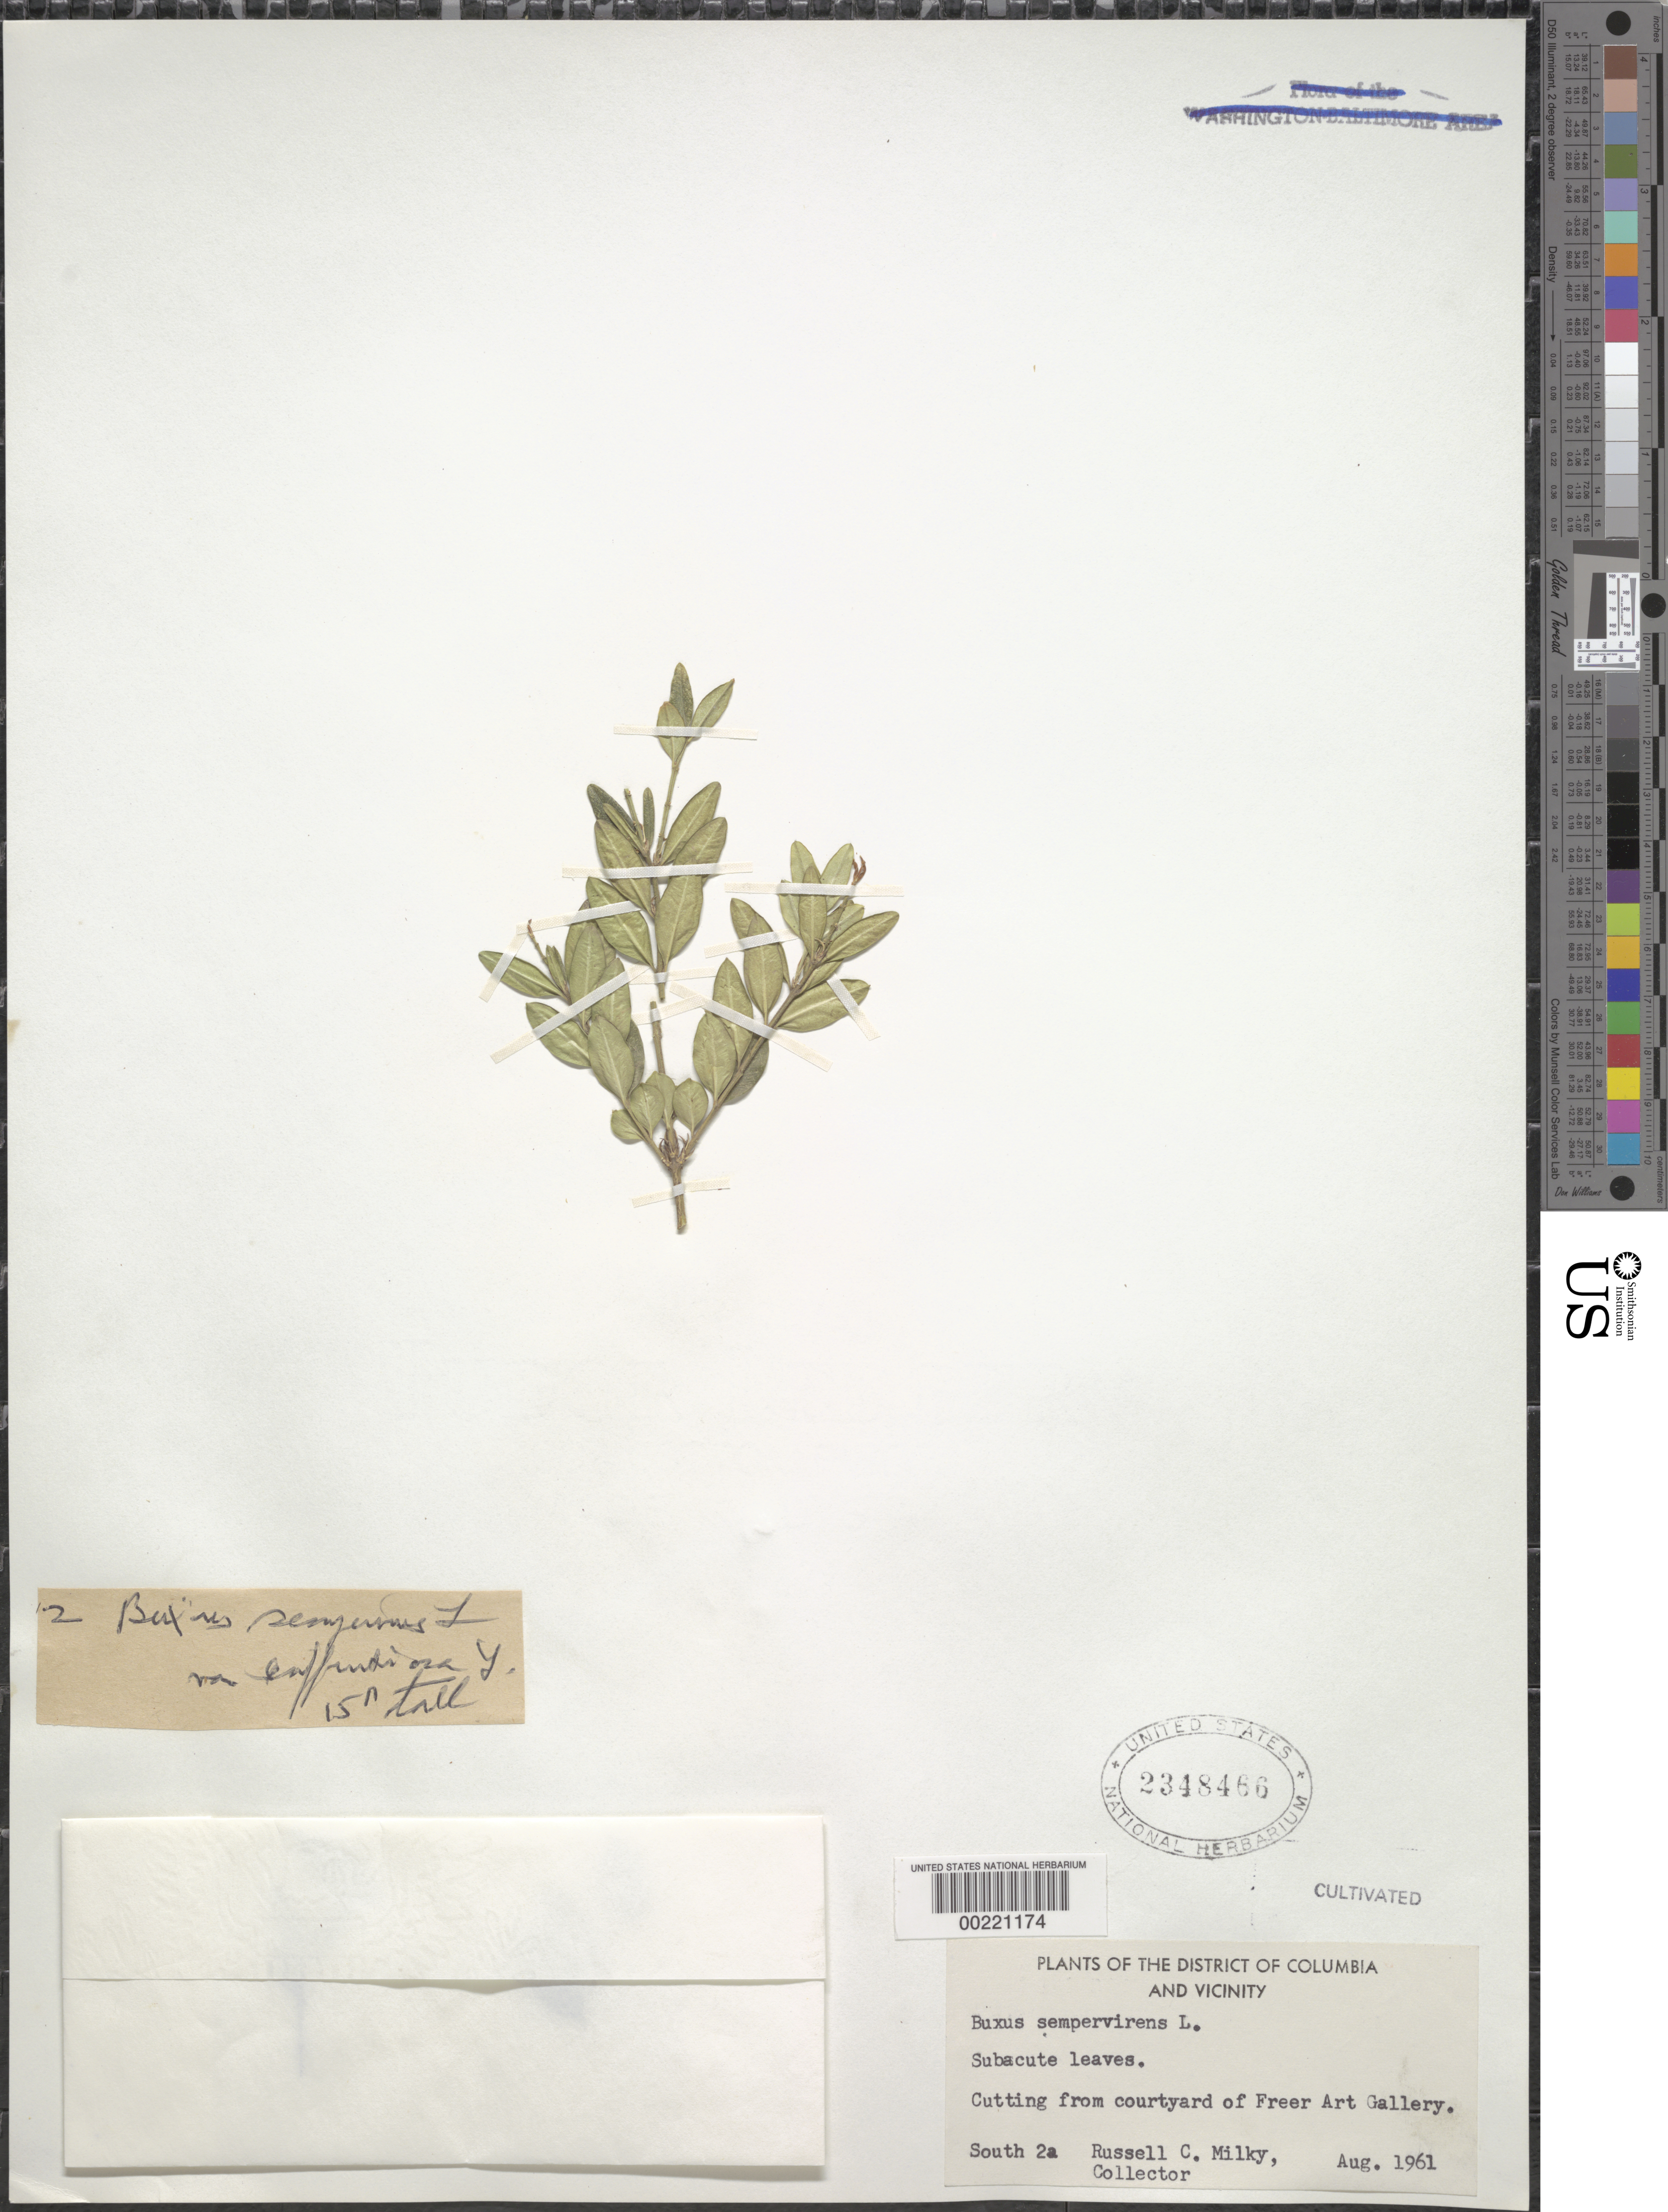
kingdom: Plantae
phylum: Tracheophyta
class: Magnoliopsida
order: Buxales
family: Buxaceae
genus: Buxus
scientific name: Buxus sempervirens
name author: L.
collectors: R. Milky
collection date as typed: Aug 1961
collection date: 1961-08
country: United States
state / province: District of Columbia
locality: Courtyard of Freer Art Gallery, south 2a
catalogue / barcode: US 2348466